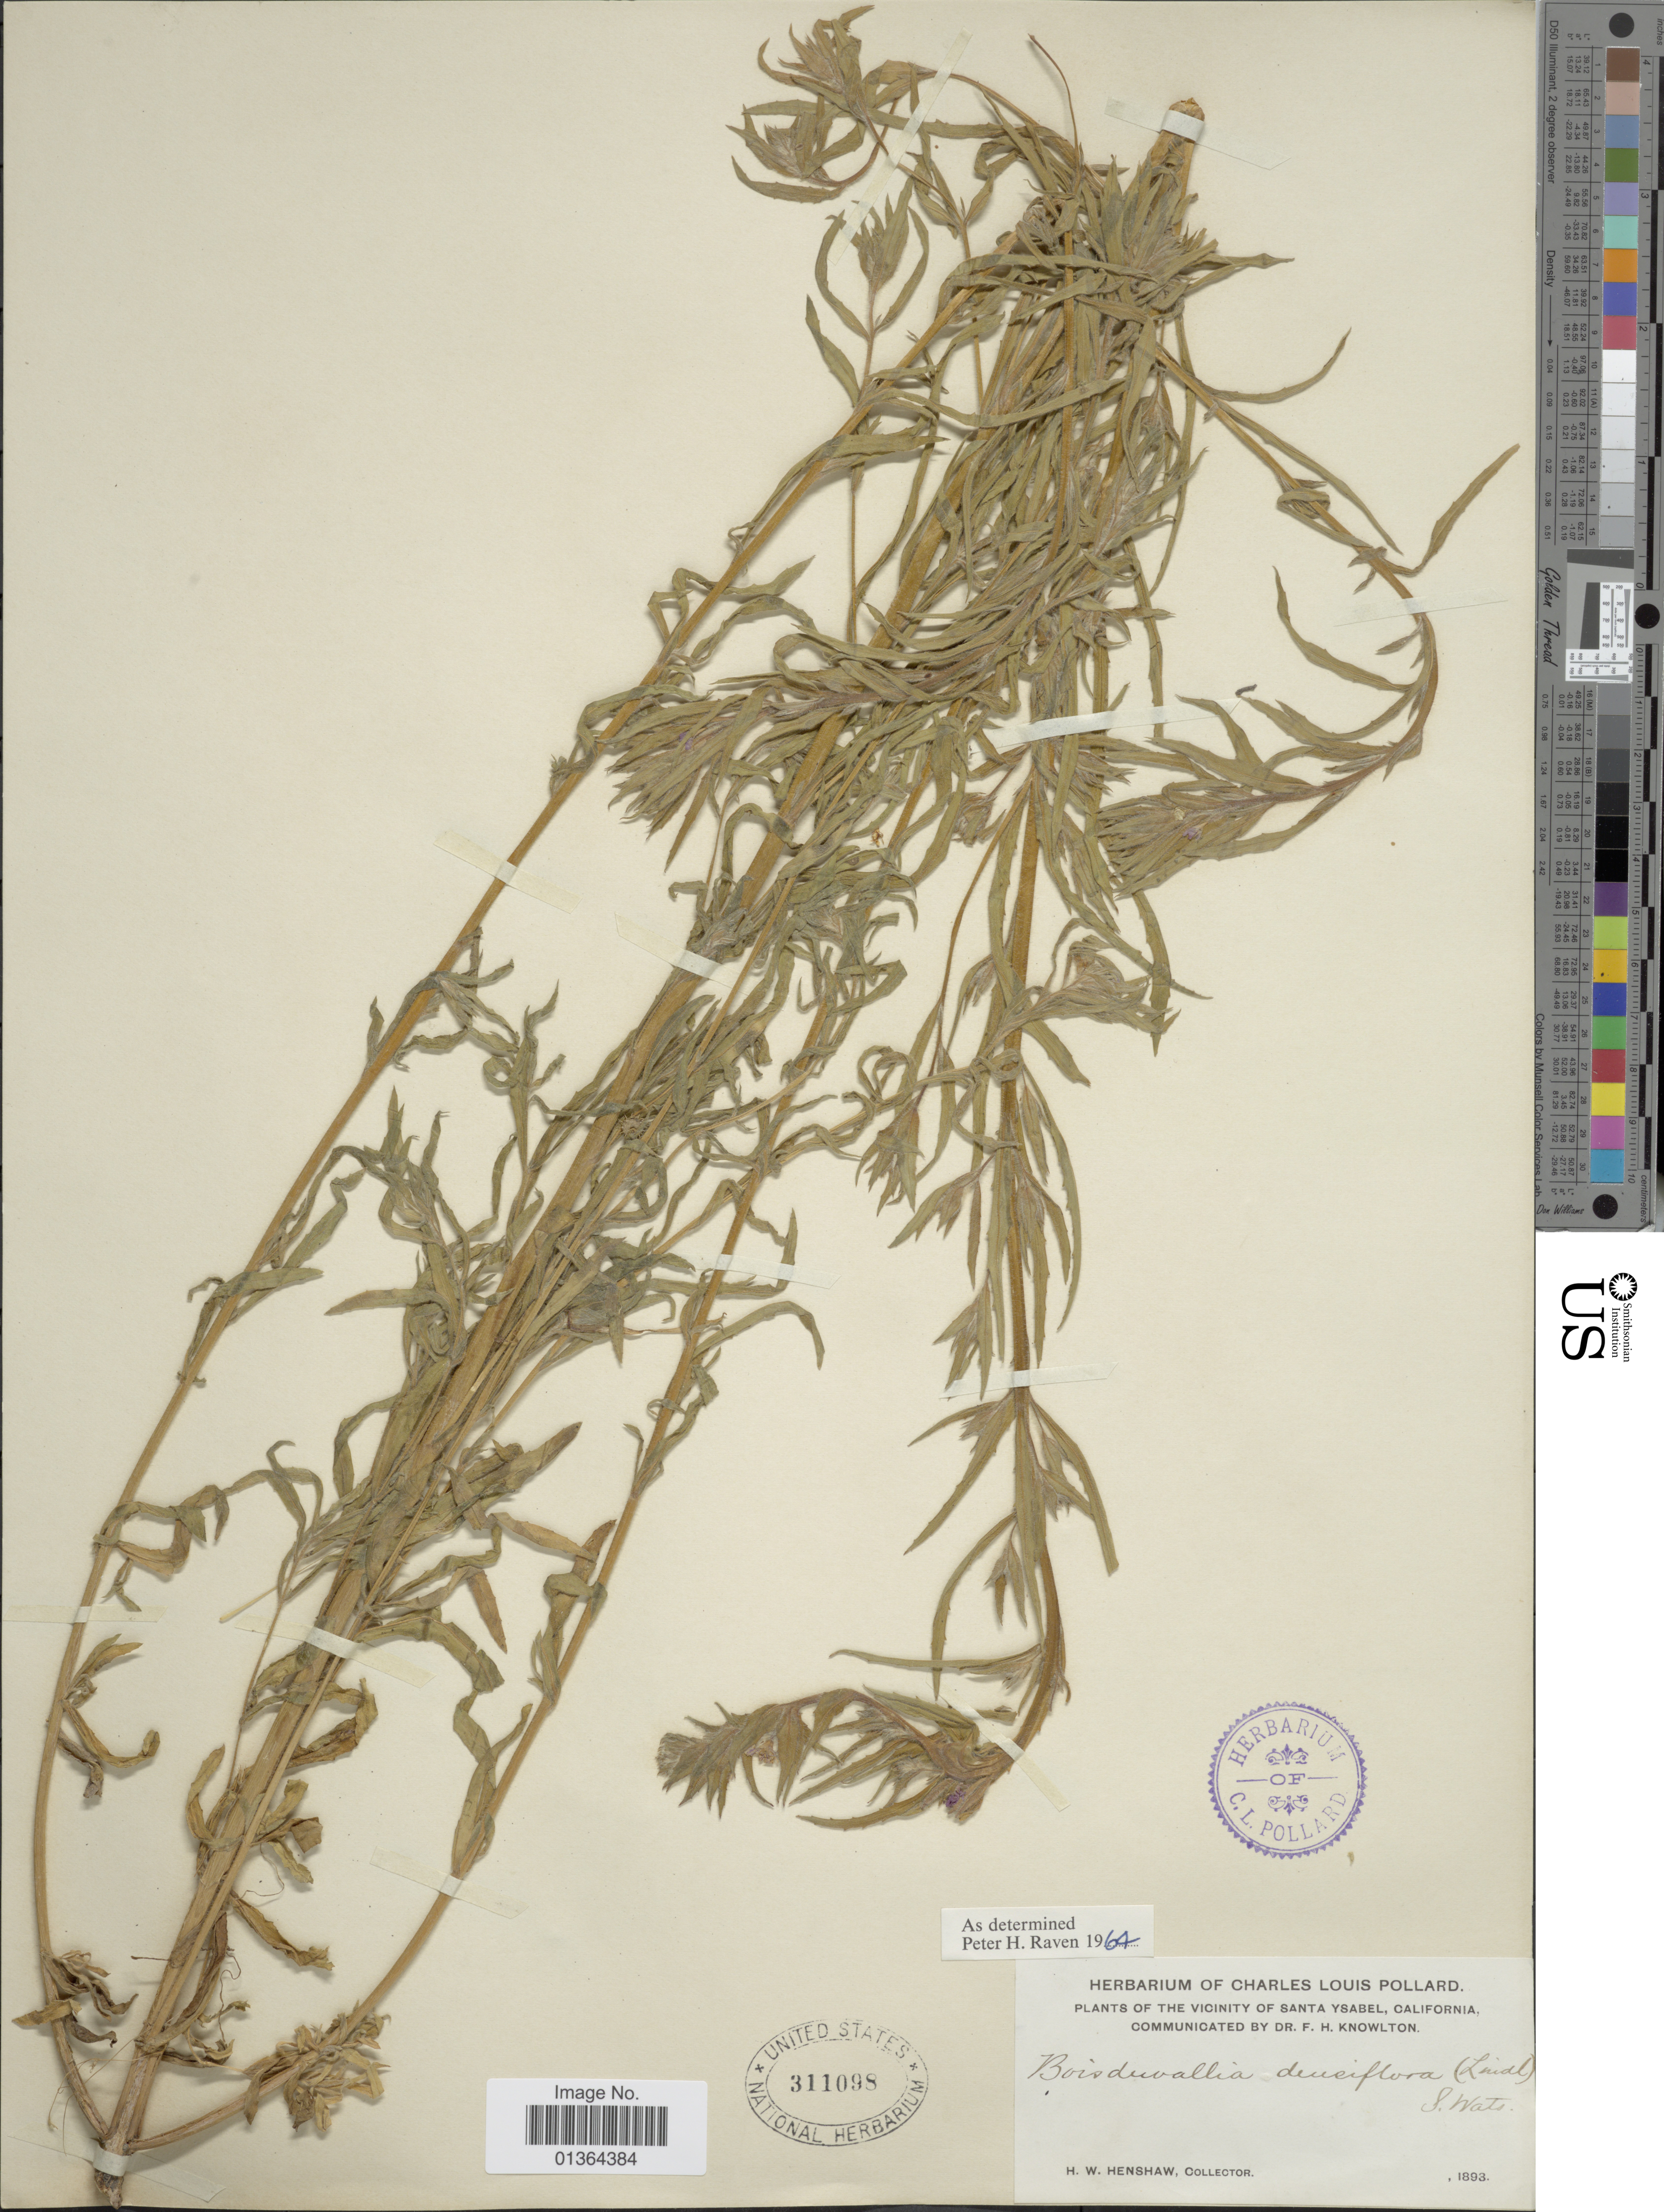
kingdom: Plantae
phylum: Tracheophyta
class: Magnoliopsida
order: Myrtales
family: Onagraceae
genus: Epilobium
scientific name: Epilobium densiflorum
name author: (Lindl.) Hoch & P.H. Raven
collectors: H. Henshaw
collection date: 1893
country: United States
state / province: California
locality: Vicinity of Santa Ysabel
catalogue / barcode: US 311098